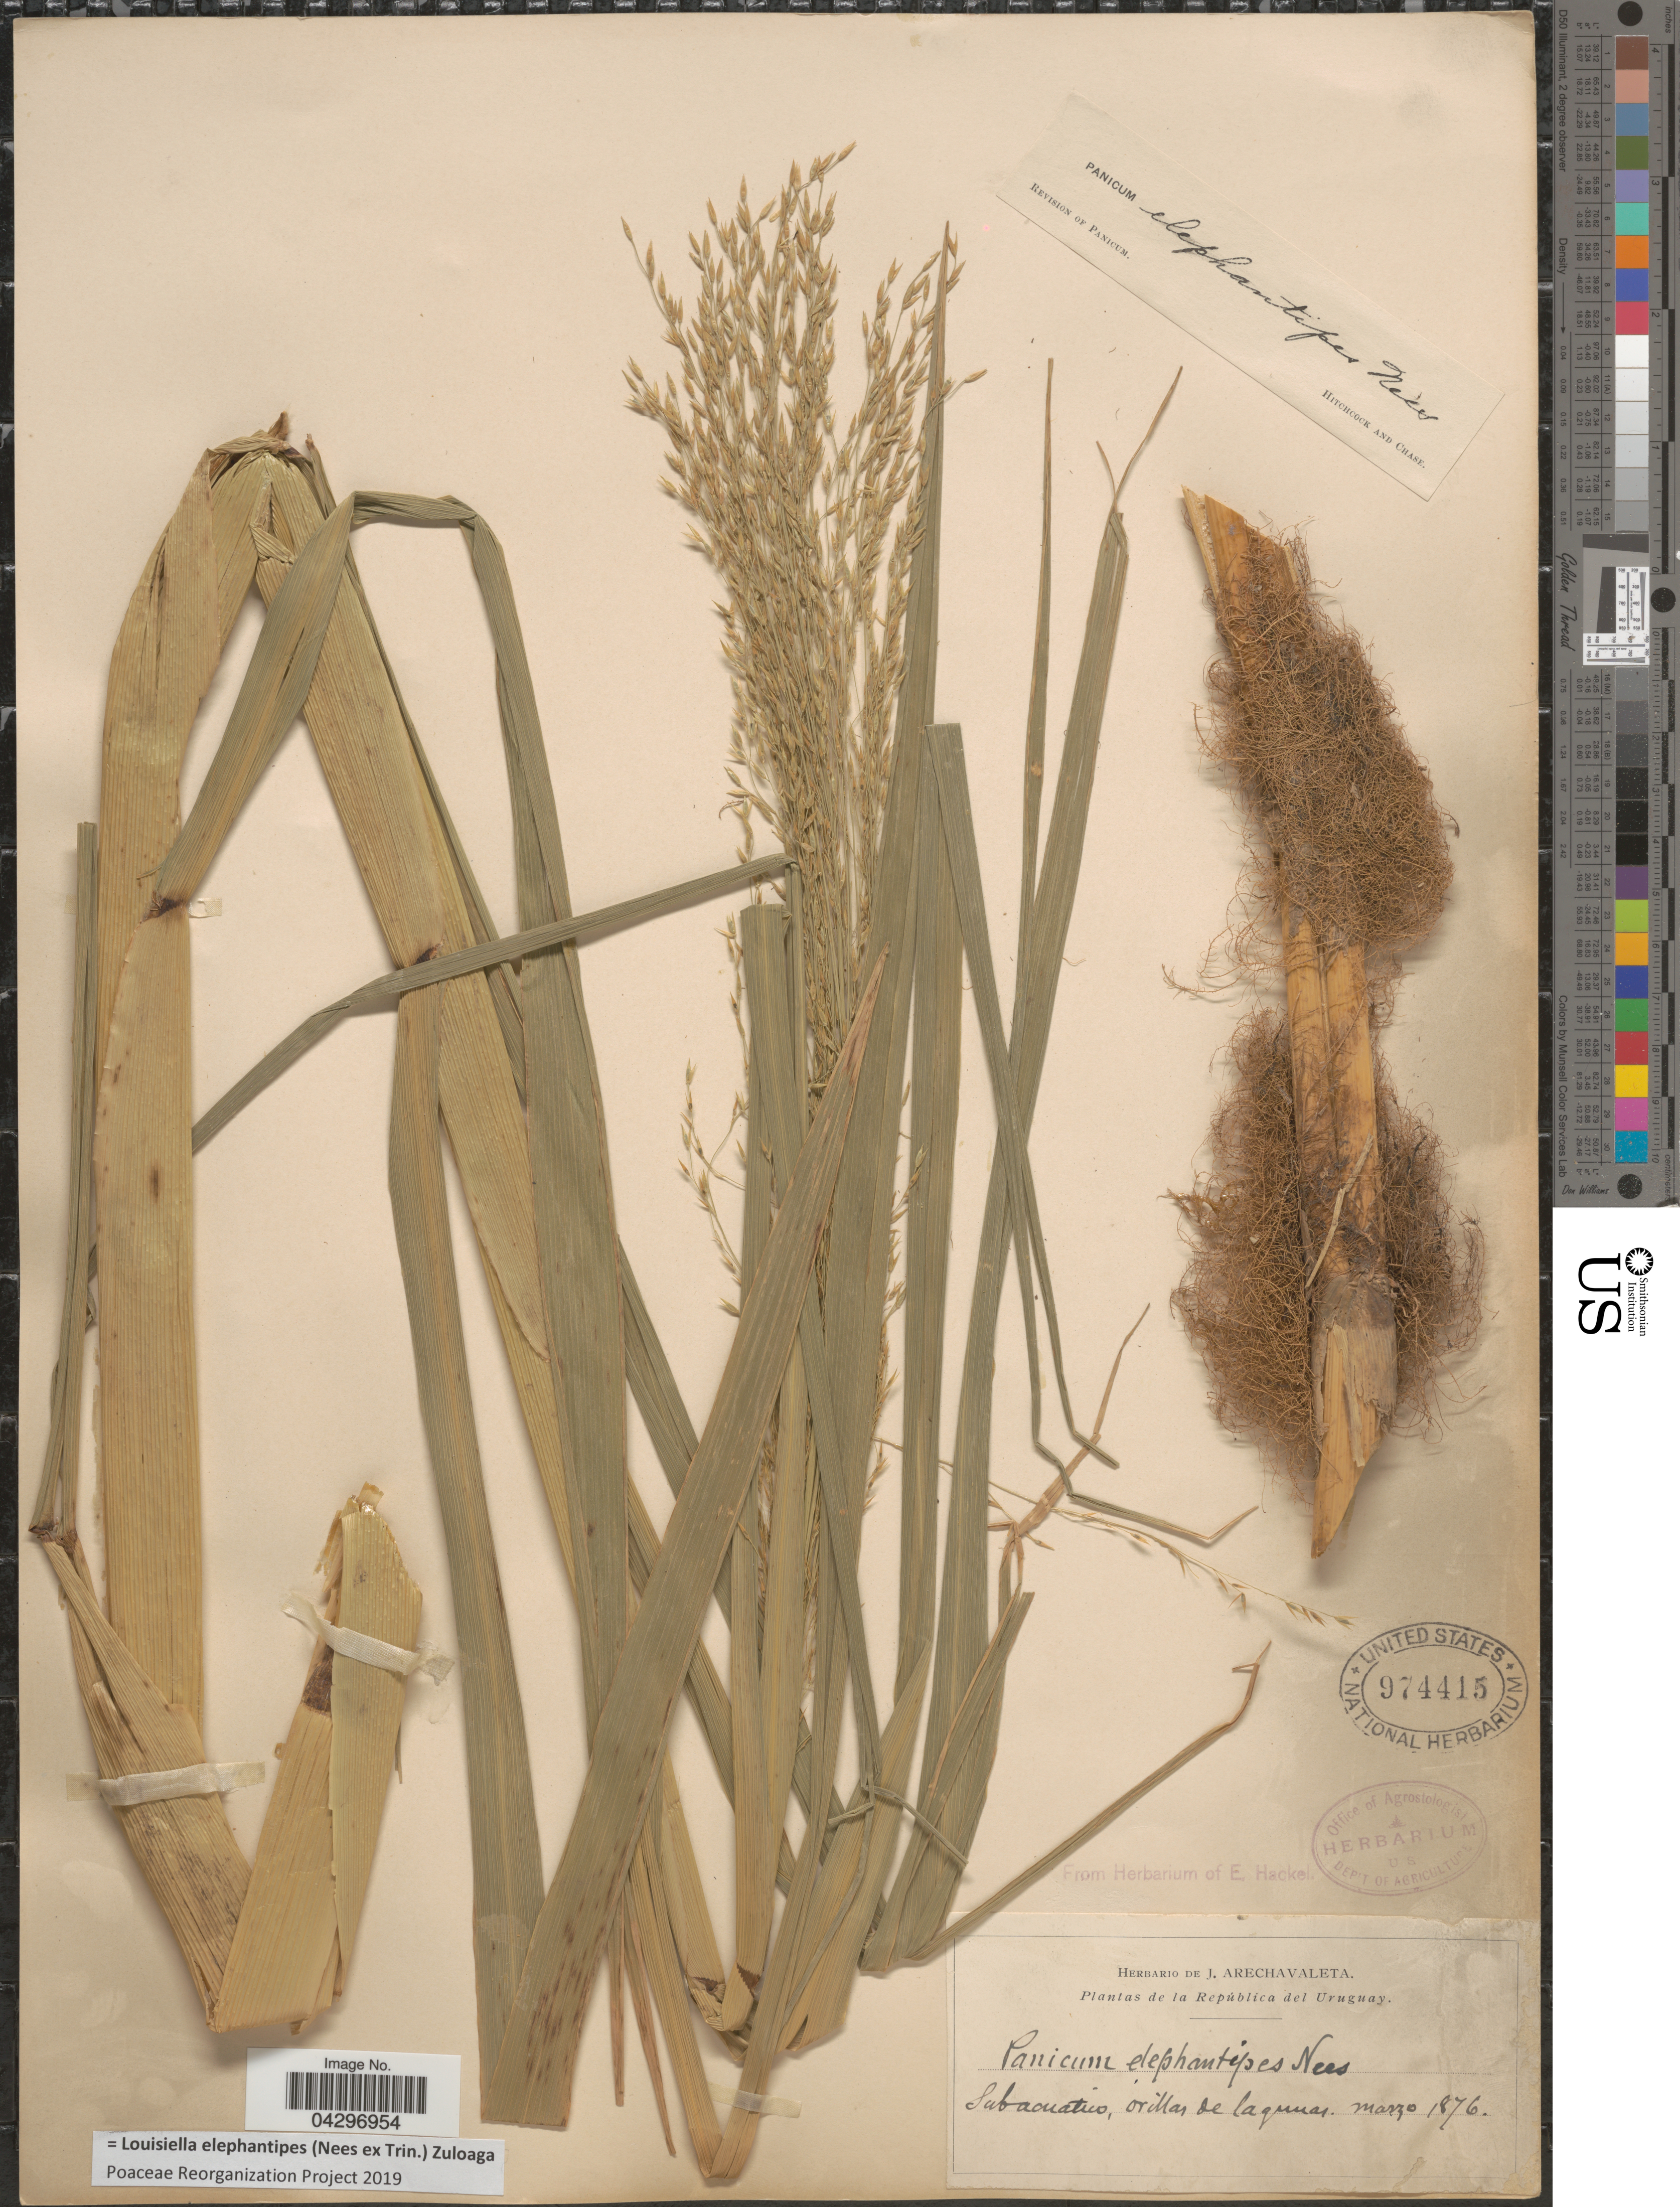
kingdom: Plantae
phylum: Tracheophyta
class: Liliopsida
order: Poales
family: Poaceae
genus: Louisiella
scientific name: Louisiella elephantipes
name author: (Nees ex Trin.) Zuloaga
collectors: ex herb. de J. Arechavaleta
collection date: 1876-03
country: Uruguay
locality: República del Uruguay.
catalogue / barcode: US 974415